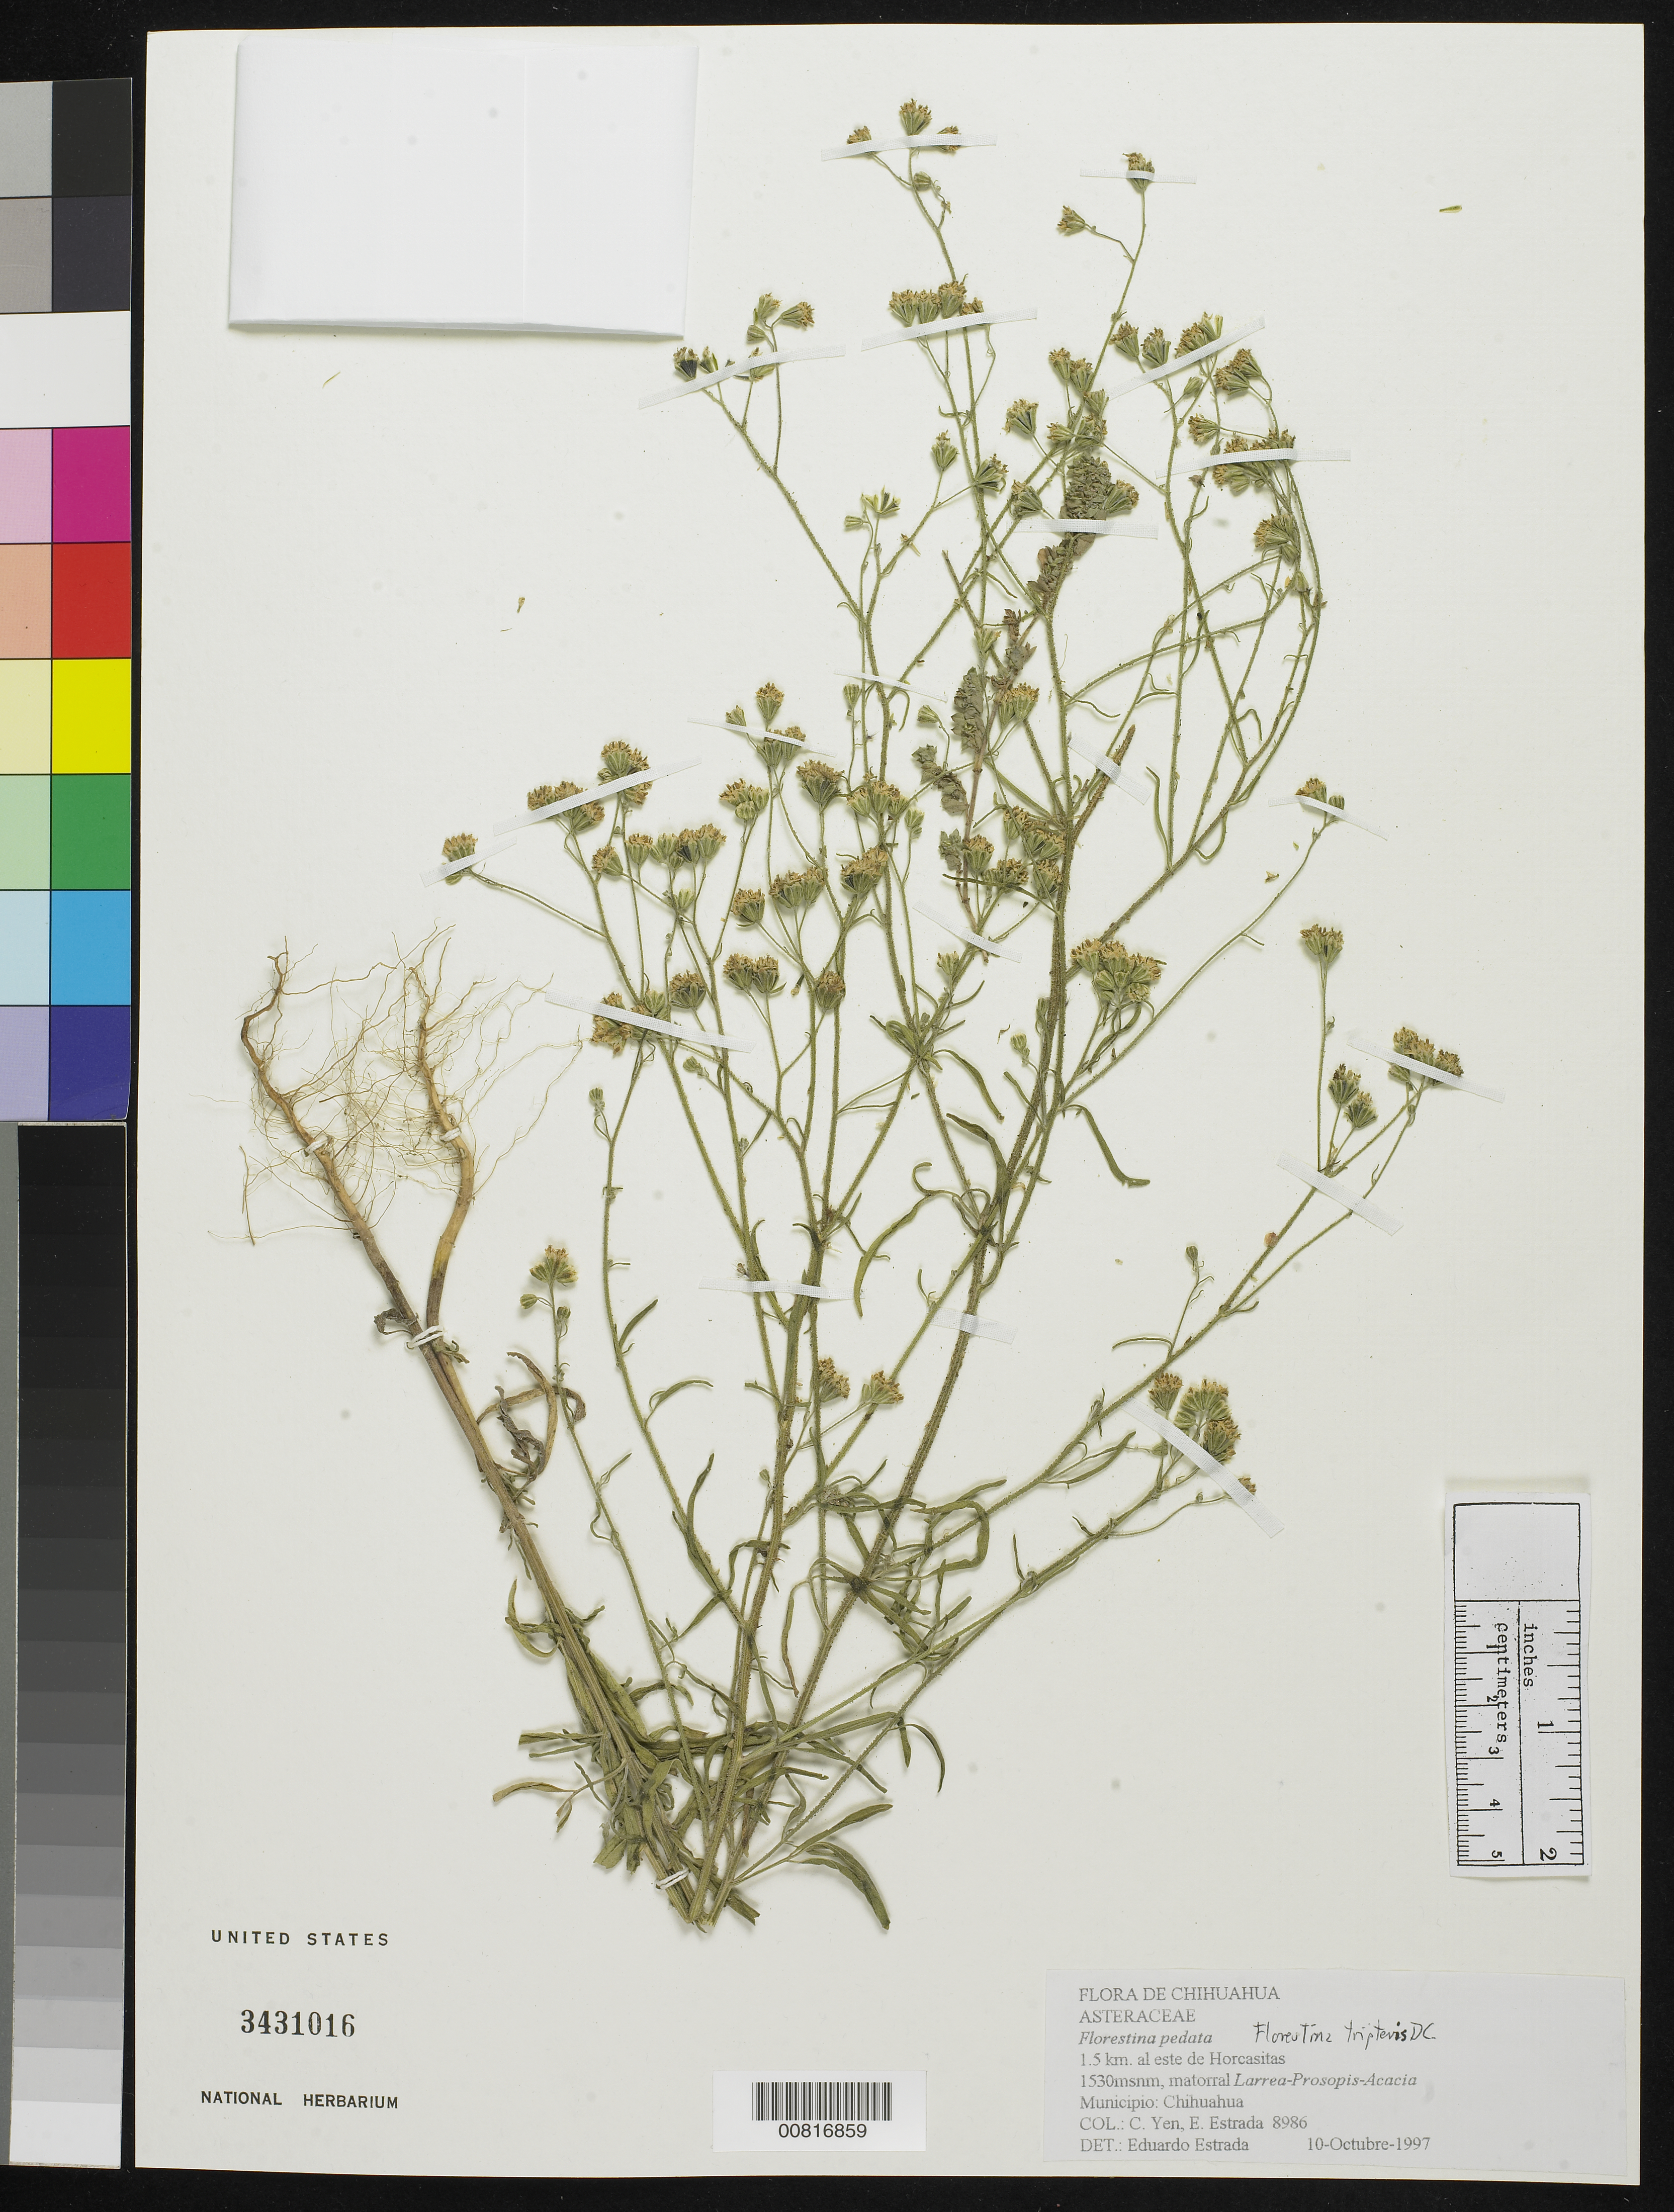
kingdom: Plantae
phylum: Tracheophyta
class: Magnoliopsida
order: Asterales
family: Asteraceae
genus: Florestina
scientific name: Florestina tripteris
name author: DC.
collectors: Y. C. Yang & E. Estrada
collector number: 8986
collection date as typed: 10 Oct 1997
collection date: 1997-10-10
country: Mexico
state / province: Chihuahua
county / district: Chihuahua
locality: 1.5 km. al este de Horcasitas, Chihuahua.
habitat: Matorral Larrea-Prosopis-Acacia.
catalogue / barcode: US 3431016